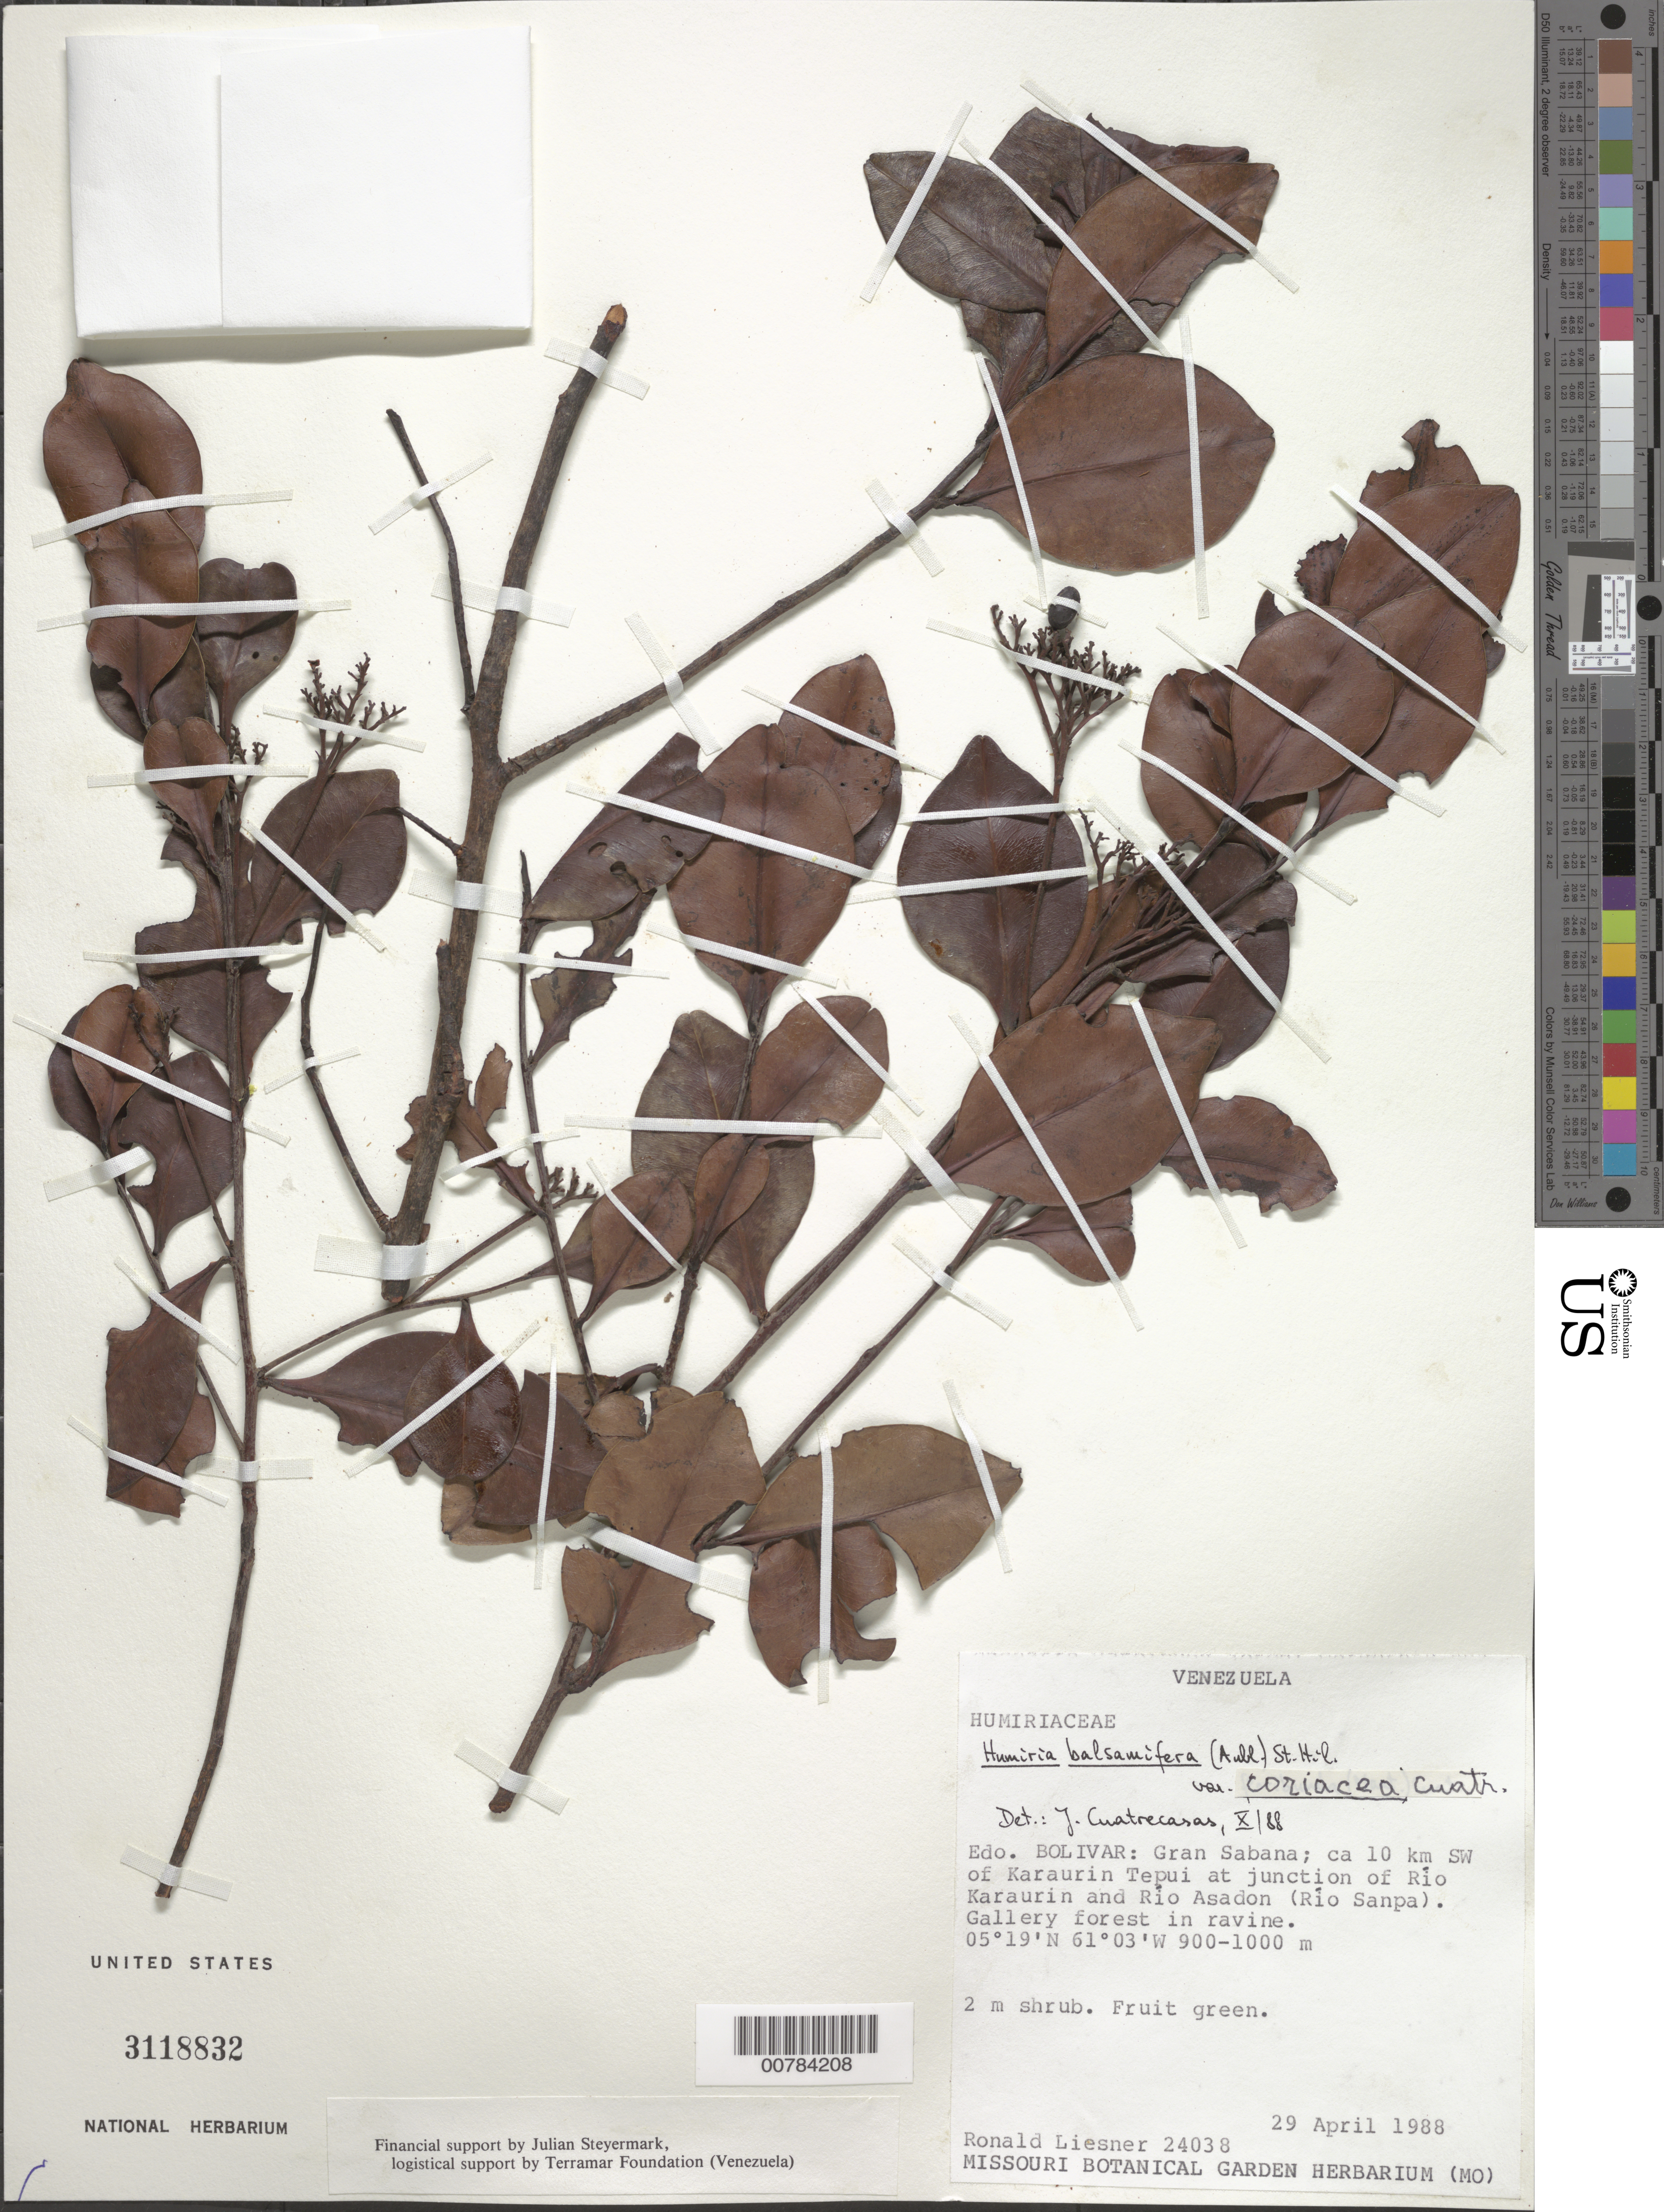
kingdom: Plantae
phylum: Tracheophyta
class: Magnoliopsida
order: Malpighiales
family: Humiriaceae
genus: Humiria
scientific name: Humiria balsamifera var. coriacea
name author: Cuatrec.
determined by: Cuatrecasas, J.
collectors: R. L. Liesner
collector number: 24038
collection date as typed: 29-Apr-88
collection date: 1988-04-29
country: Venezuela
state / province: Bolívar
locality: Gran Sabana, ca 10 km SW of Karaurin tepuí at junction of Río Karaurin and Río Asadon (Río Sanpa)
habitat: Gallery forest in ravine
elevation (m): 900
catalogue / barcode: US 3118832